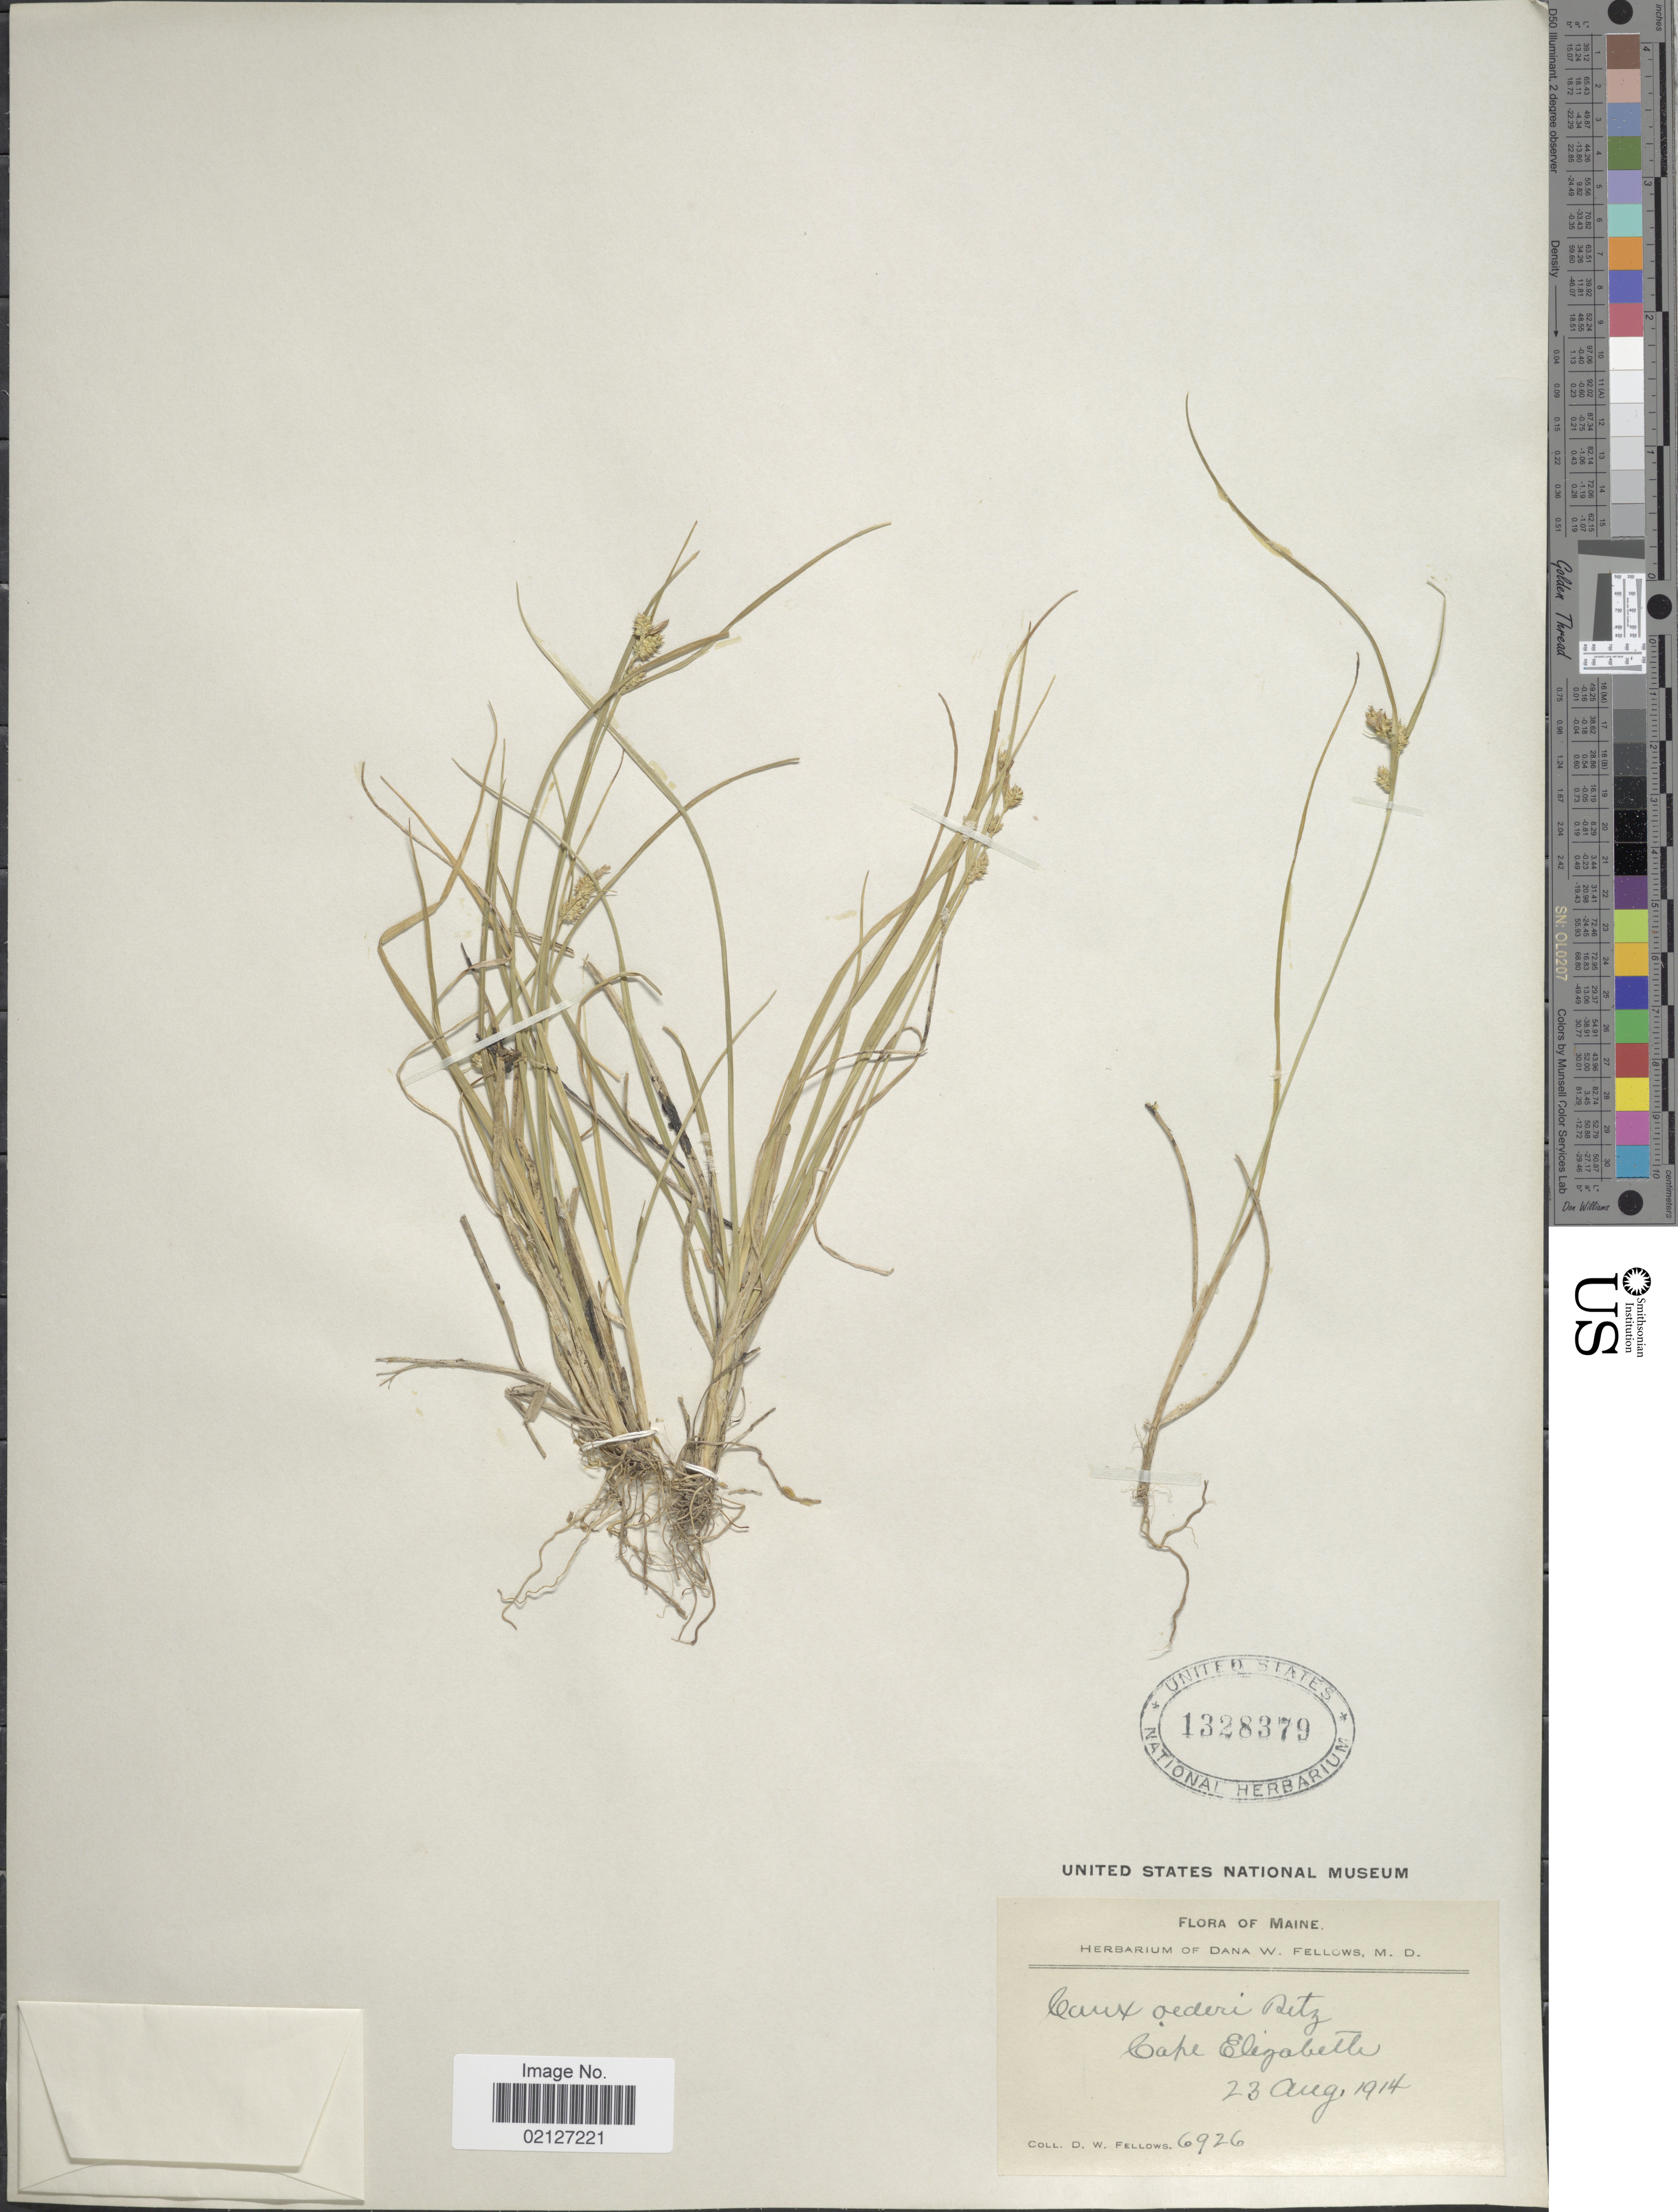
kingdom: Plantae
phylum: Tracheophyta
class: Liliopsida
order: Poales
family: Cyperaceae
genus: Carex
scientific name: Carex oederi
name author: Retz.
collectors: D. W. Fellows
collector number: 6926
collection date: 1914-08-23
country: United States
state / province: Maine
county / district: Cumberland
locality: Cape Elizabeth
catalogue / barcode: US 1328379